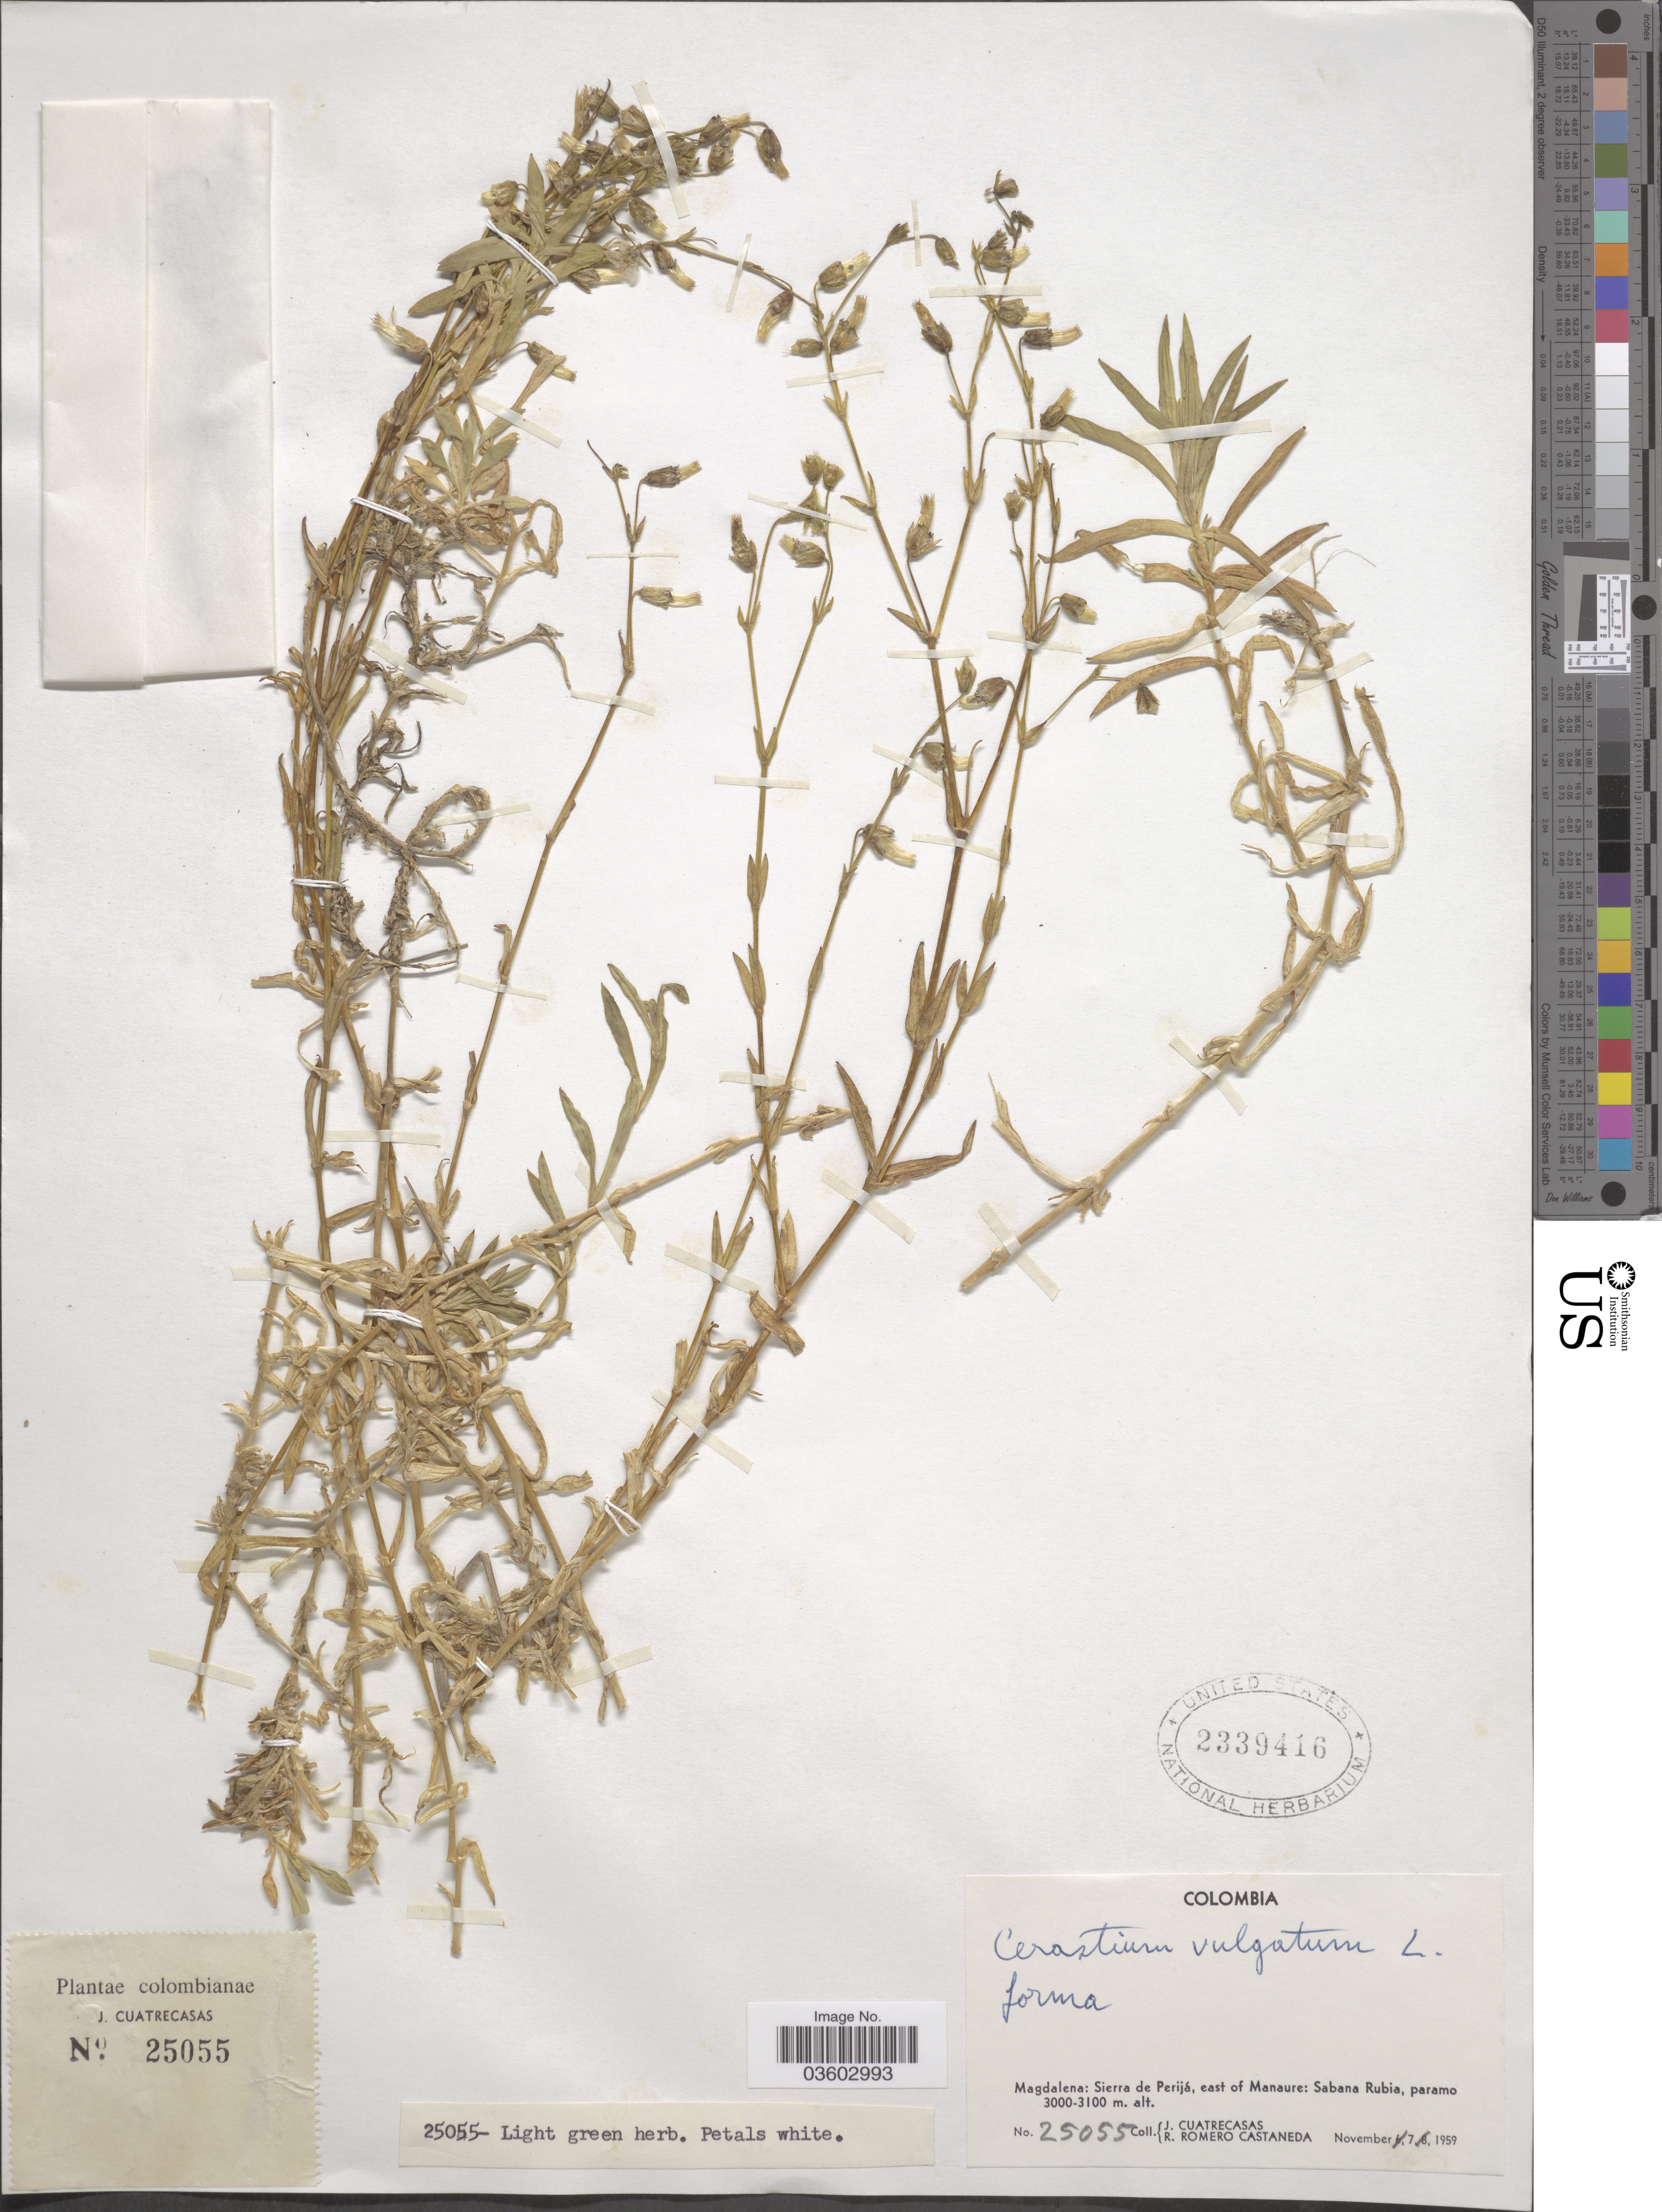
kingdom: Plantae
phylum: Tracheophyta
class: Magnoliopsida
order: Caryophyllales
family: Caryophyllaceae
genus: Cerastium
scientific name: Cerastium sp.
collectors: J. Cuatrecasas & R. Romero Castañeda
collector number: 25055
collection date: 1959-11-07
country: Colombia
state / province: Magdalena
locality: Sierra de Perijá, east of Manaure: Sabana Rubia, paramo.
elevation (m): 3000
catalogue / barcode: US 2339416